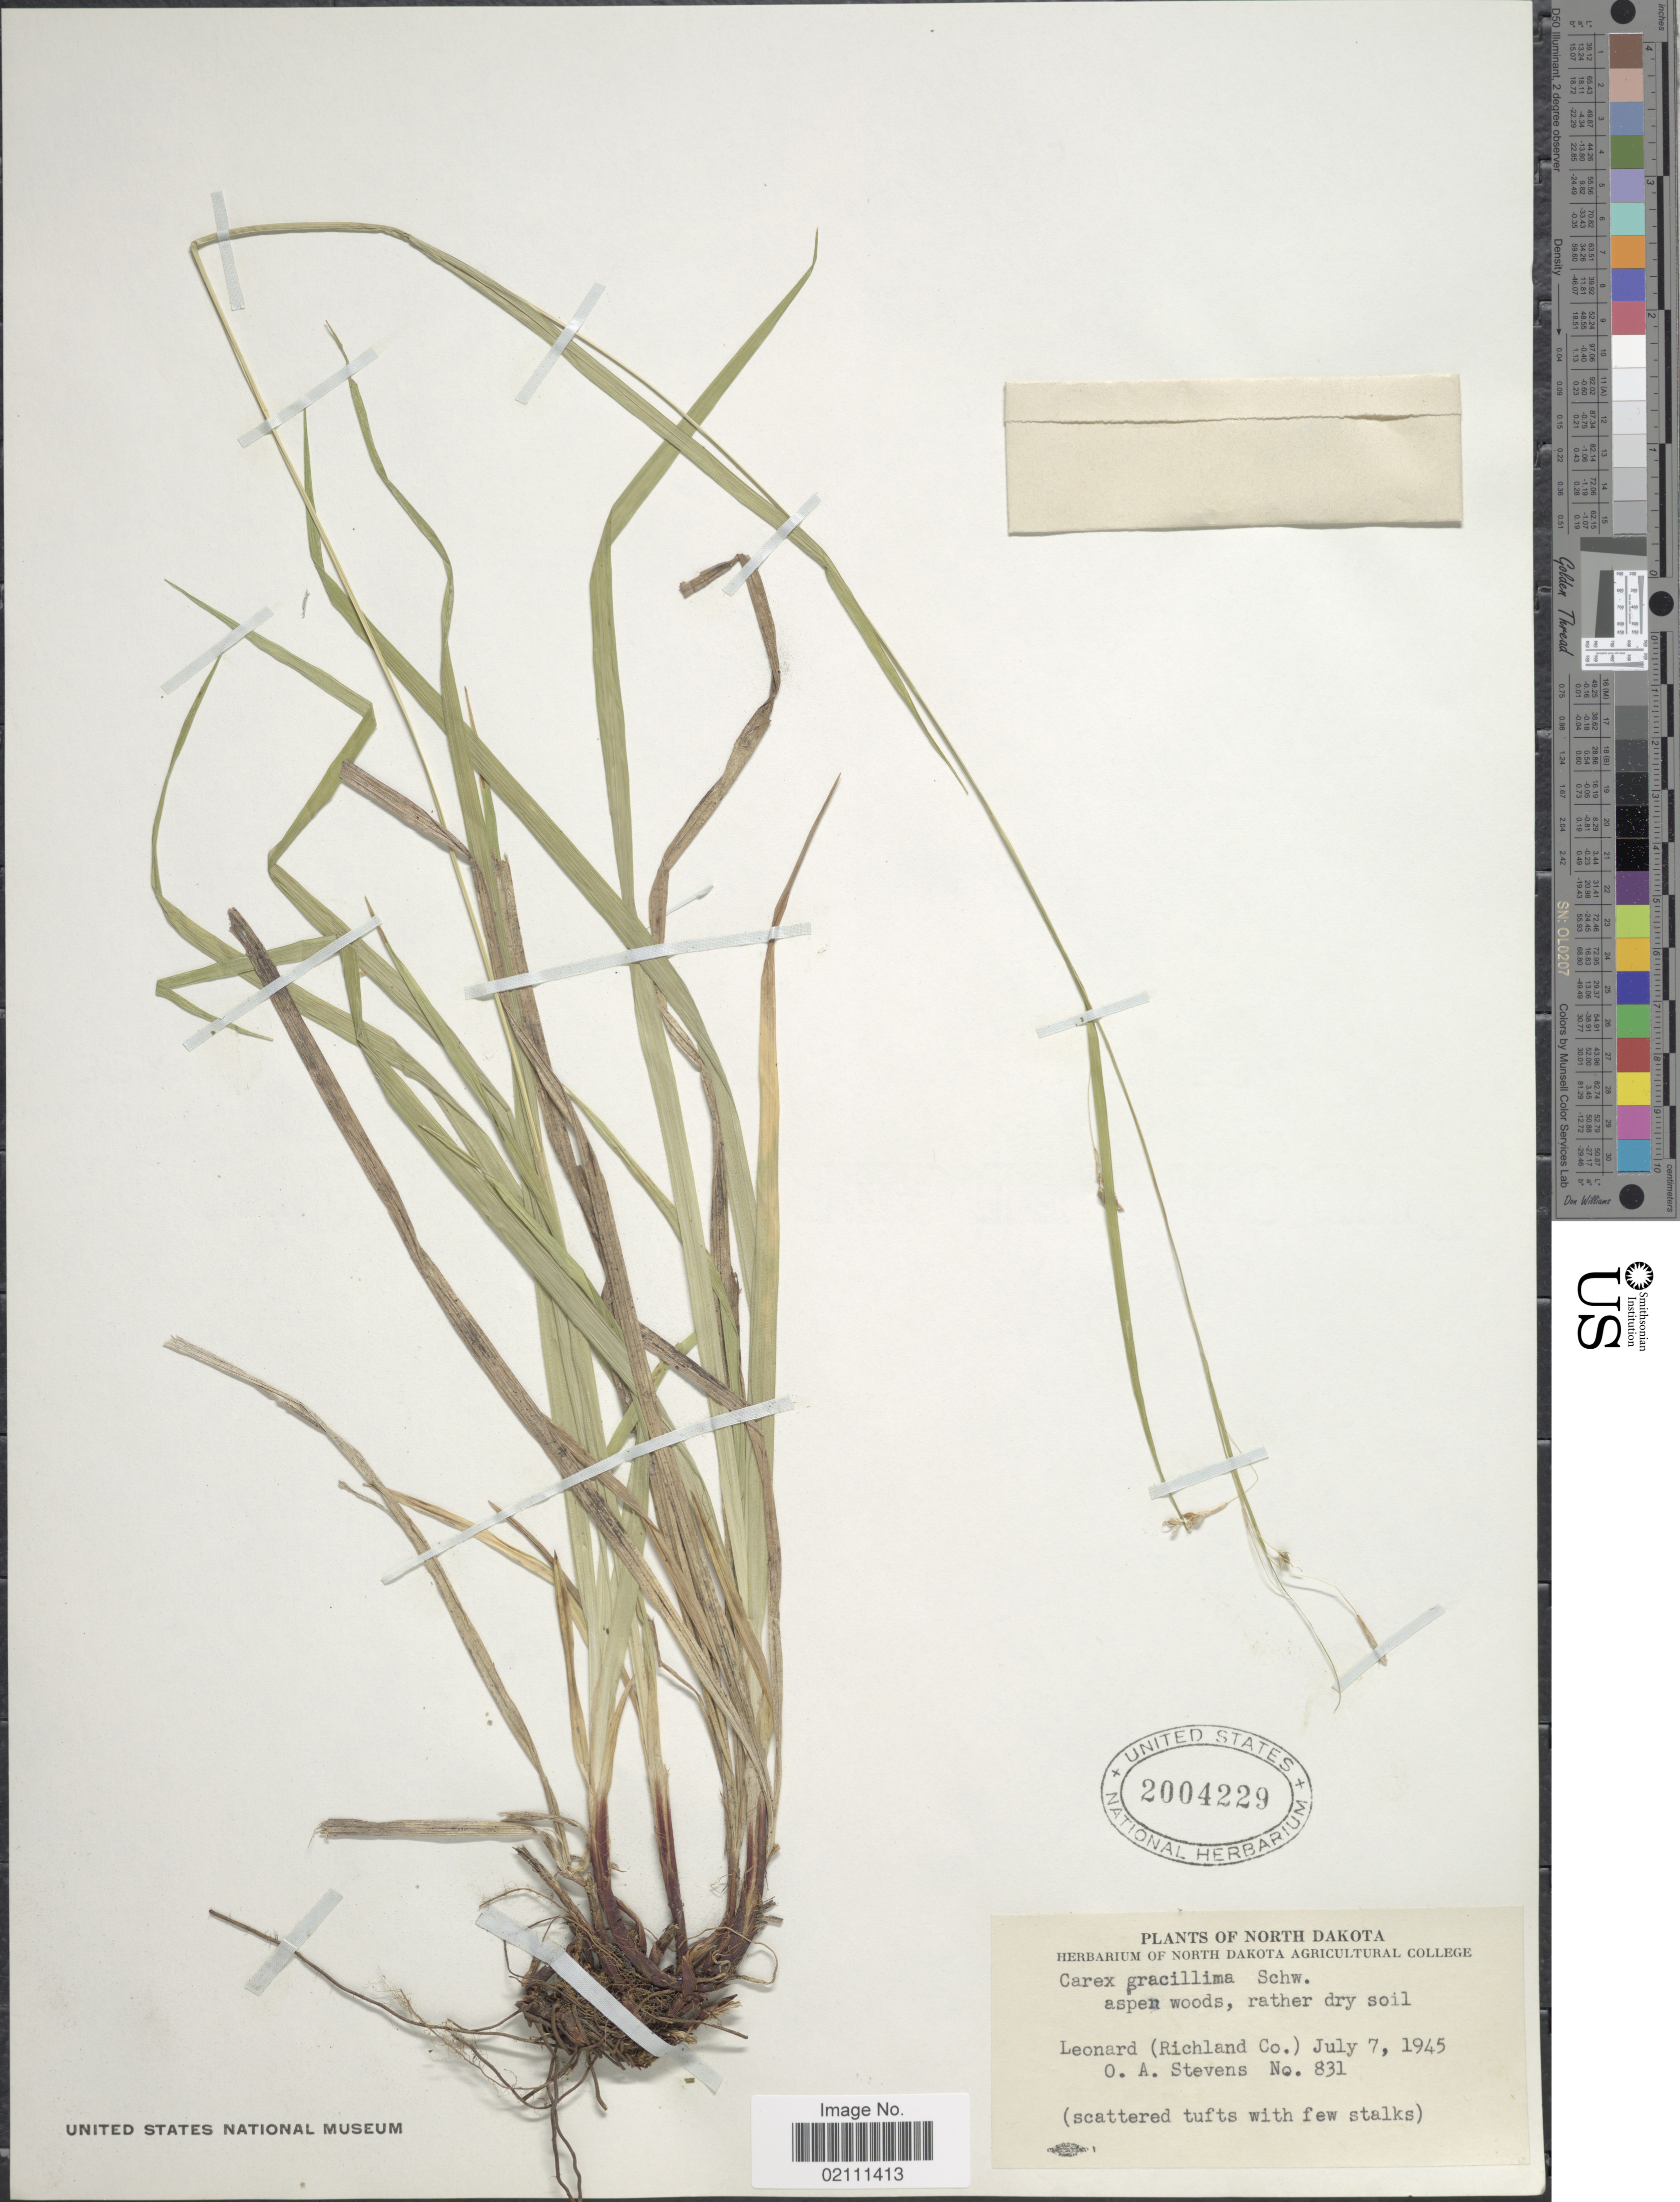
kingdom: Plantae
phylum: Tracheophyta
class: Liliopsida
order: Poales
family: Cyperaceae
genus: Carex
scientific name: Carex gracillima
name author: Schwein.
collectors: O. A. Stevens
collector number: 831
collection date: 1945-07-07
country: United States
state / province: North Dakota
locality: Leonard (Richland Co.)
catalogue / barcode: US 2004229